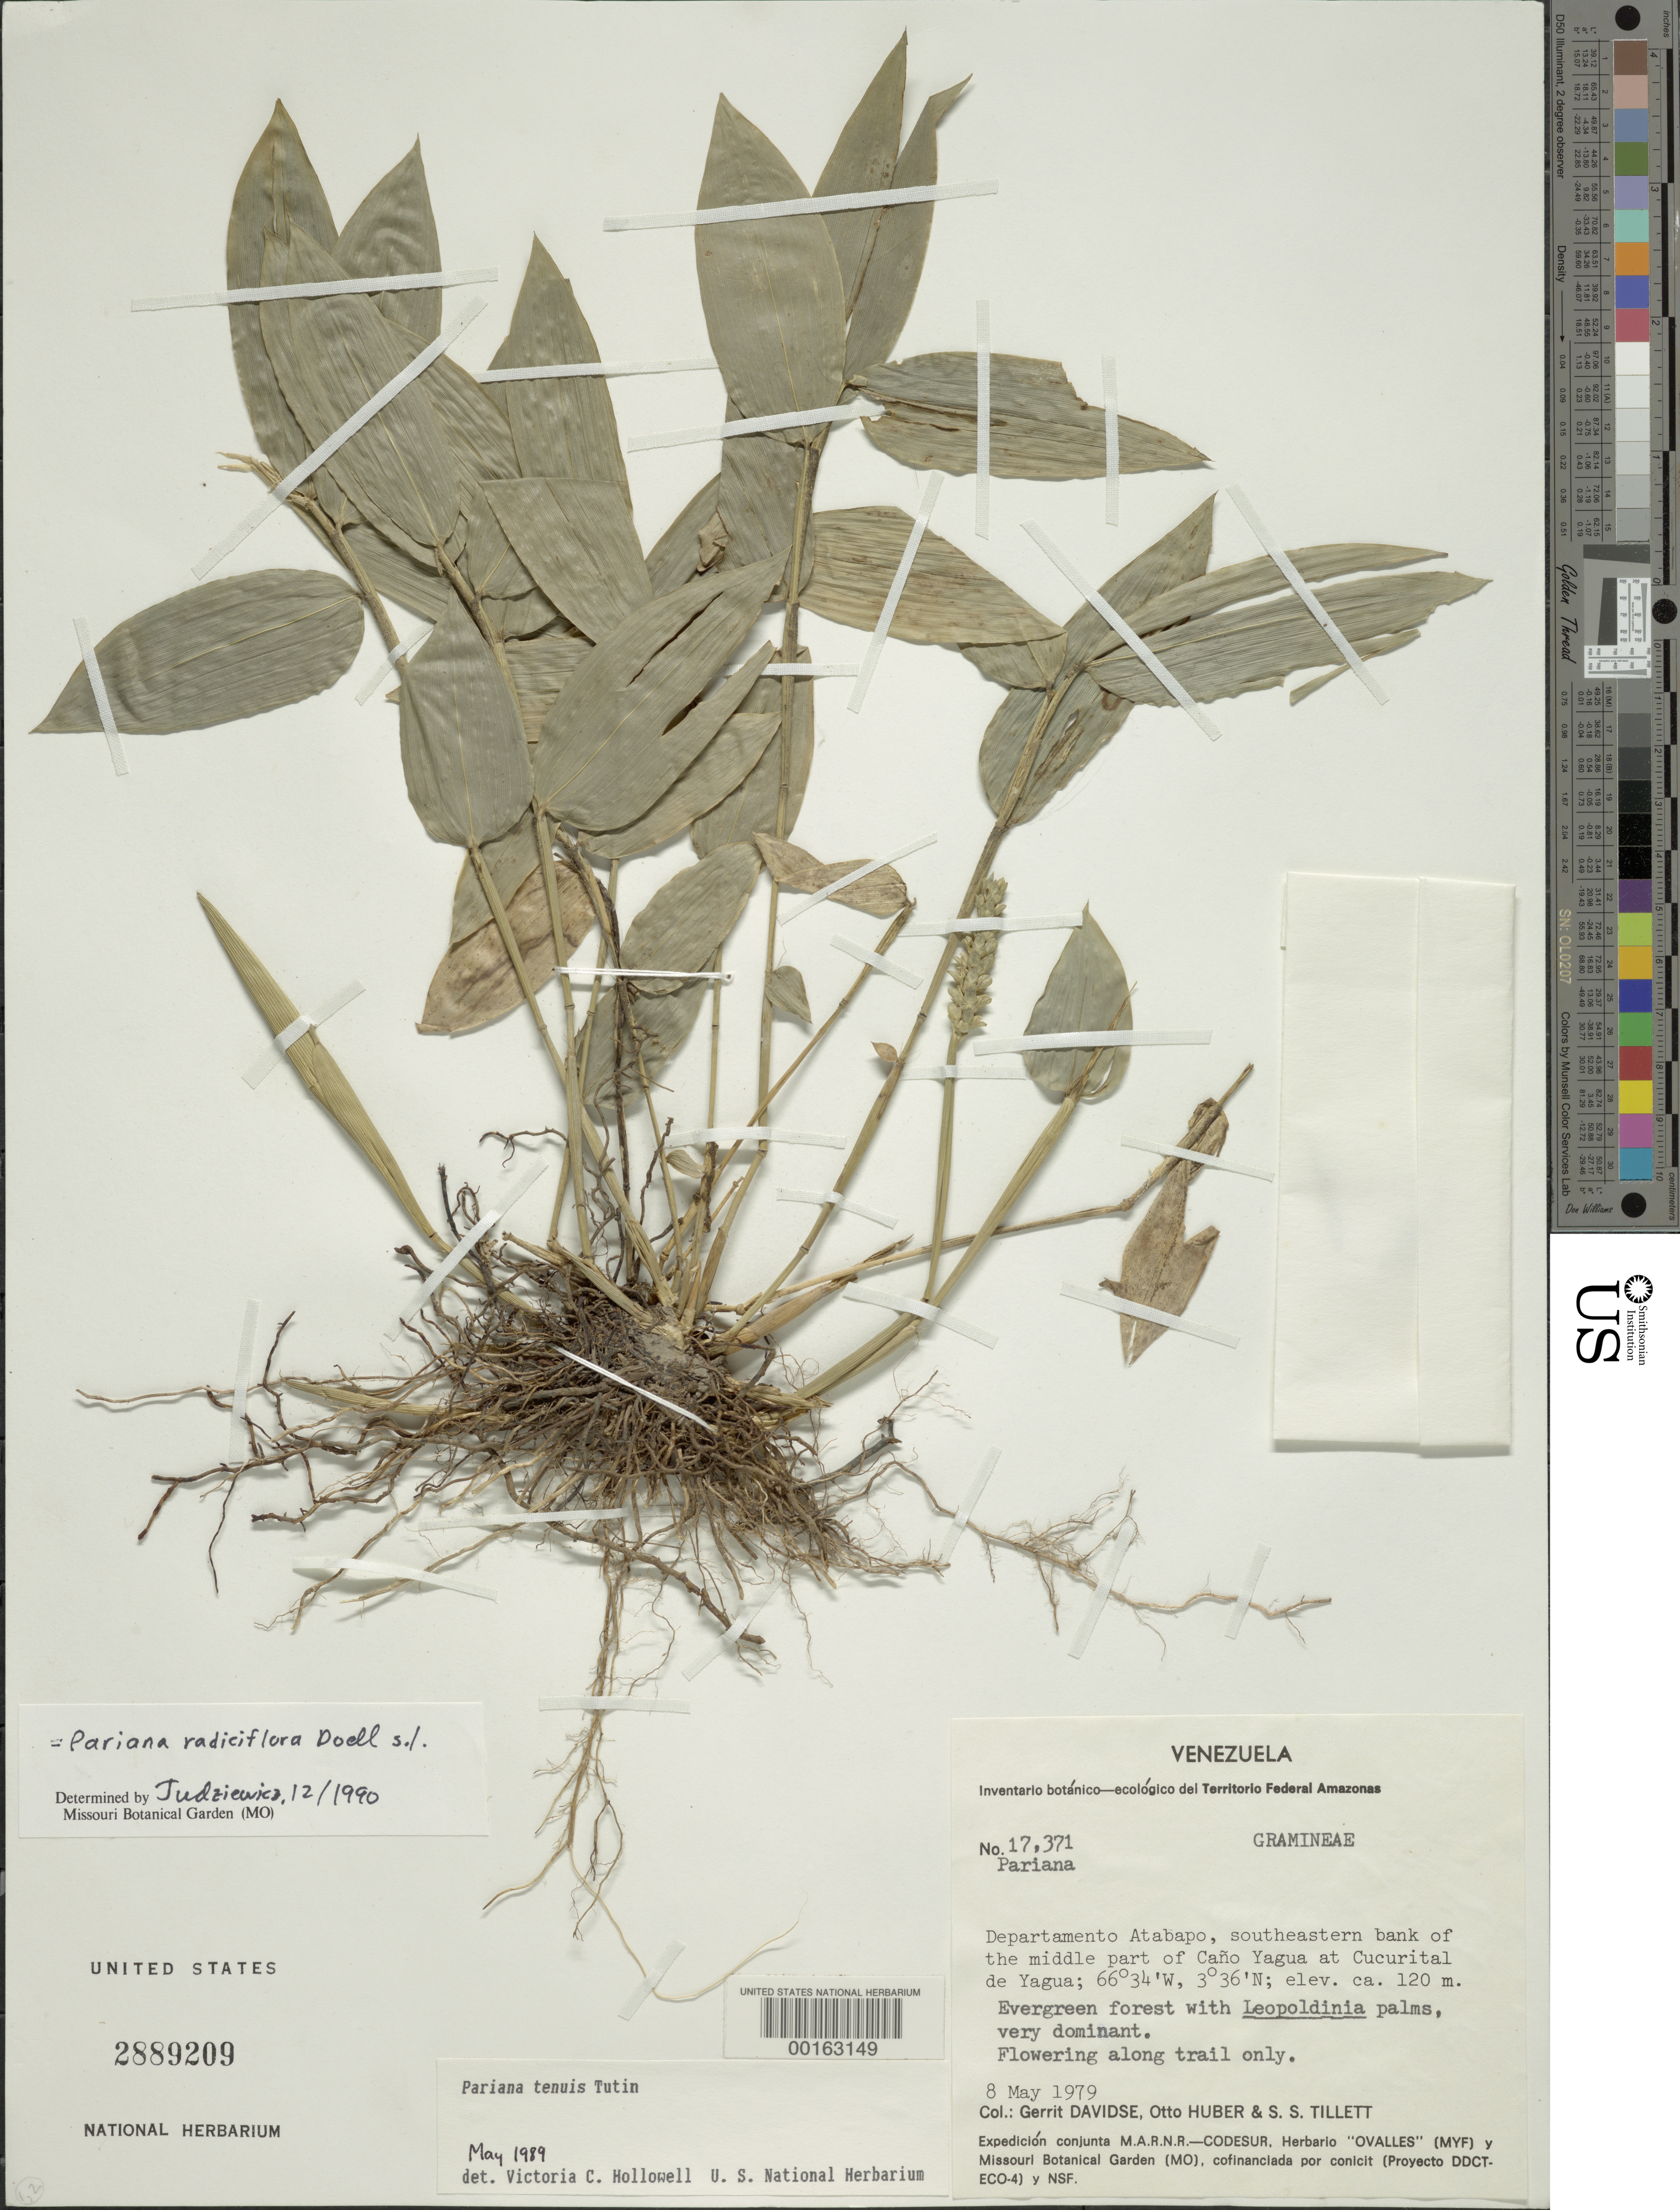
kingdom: Plantae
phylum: Tracheophyta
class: Liliopsida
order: Poales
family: Poaceae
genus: Pariana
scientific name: Pariana radiciflora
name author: Sagot ex Döll in Mart.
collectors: G. Davidse, O. Huber & S. S. Tillett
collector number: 17371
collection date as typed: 08 May 1979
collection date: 1979-05-08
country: Venezuela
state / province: Amazonas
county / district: Atabapo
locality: SE bank of Cano Yagua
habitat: Evergreen forest with leopoldinia palms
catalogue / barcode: US 2889209